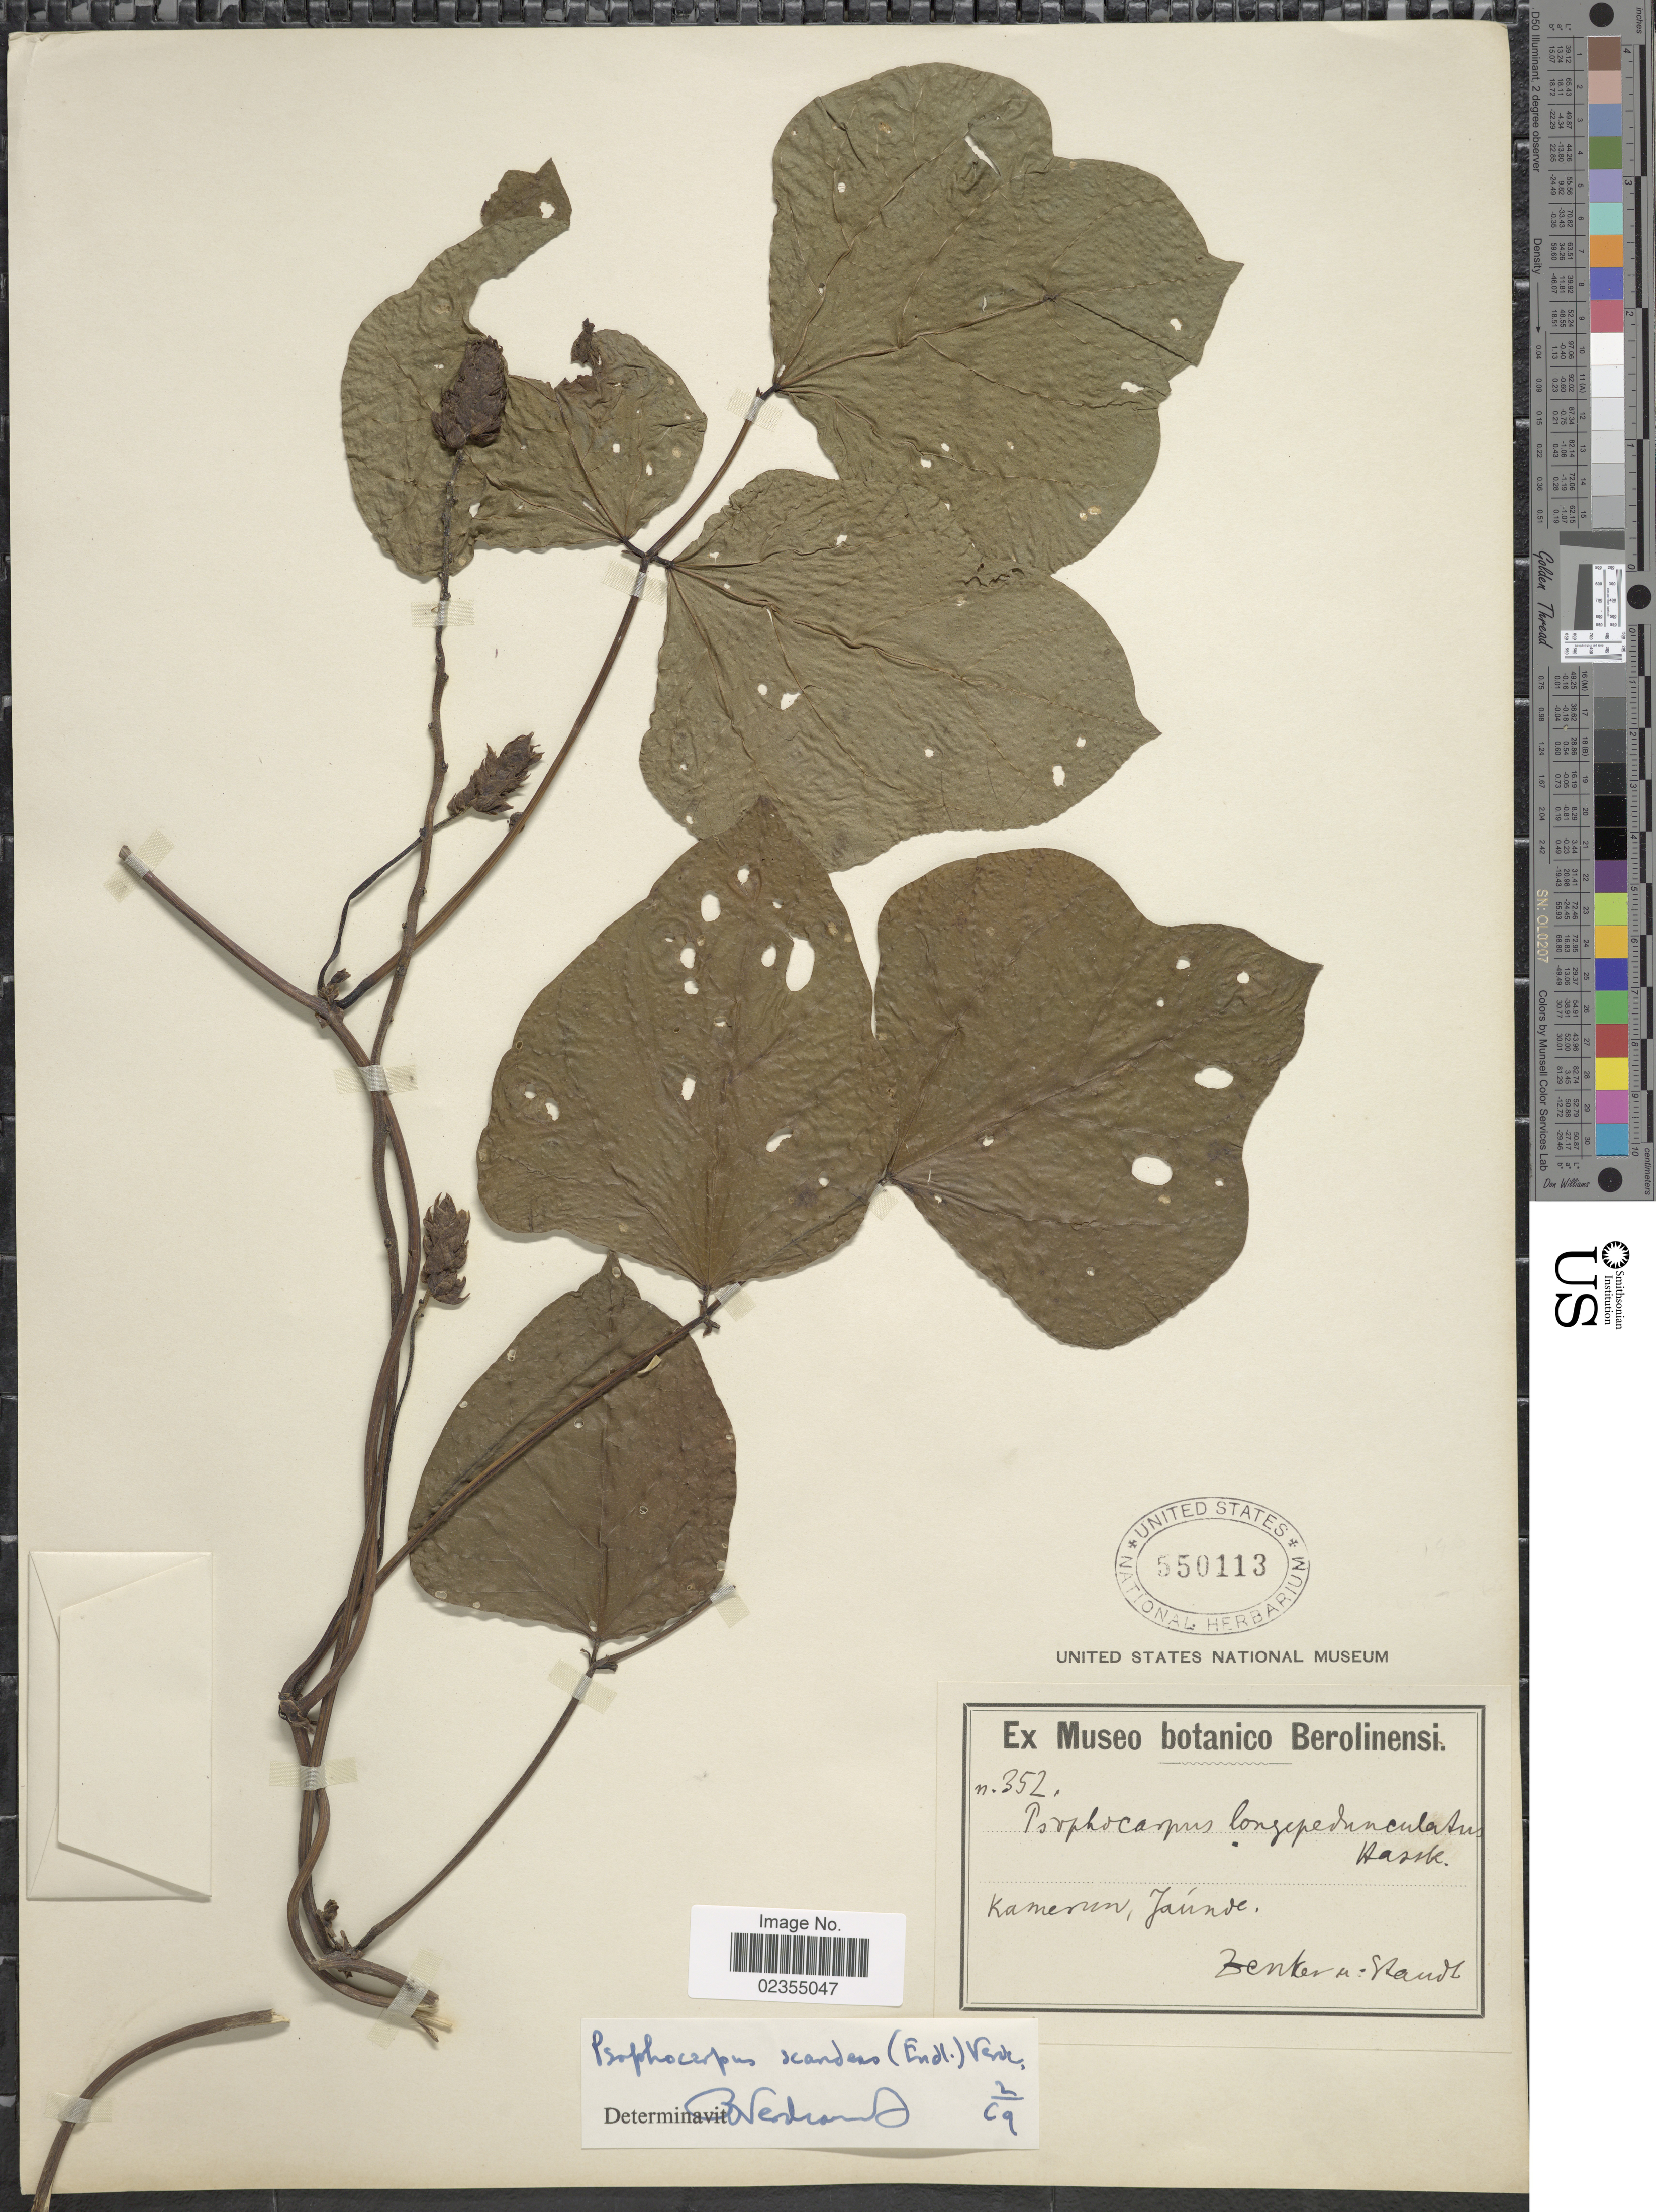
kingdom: Plantae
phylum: Tracheophyta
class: Magnoliopsida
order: Fabales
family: Fabaceae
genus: Psophocarpus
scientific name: Psophocarpus scandens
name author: (Endl.) Verdc.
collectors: Zenker, -- & -. Staudt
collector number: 352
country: Cameroon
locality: Kamerun, Jaúnde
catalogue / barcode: US 550113